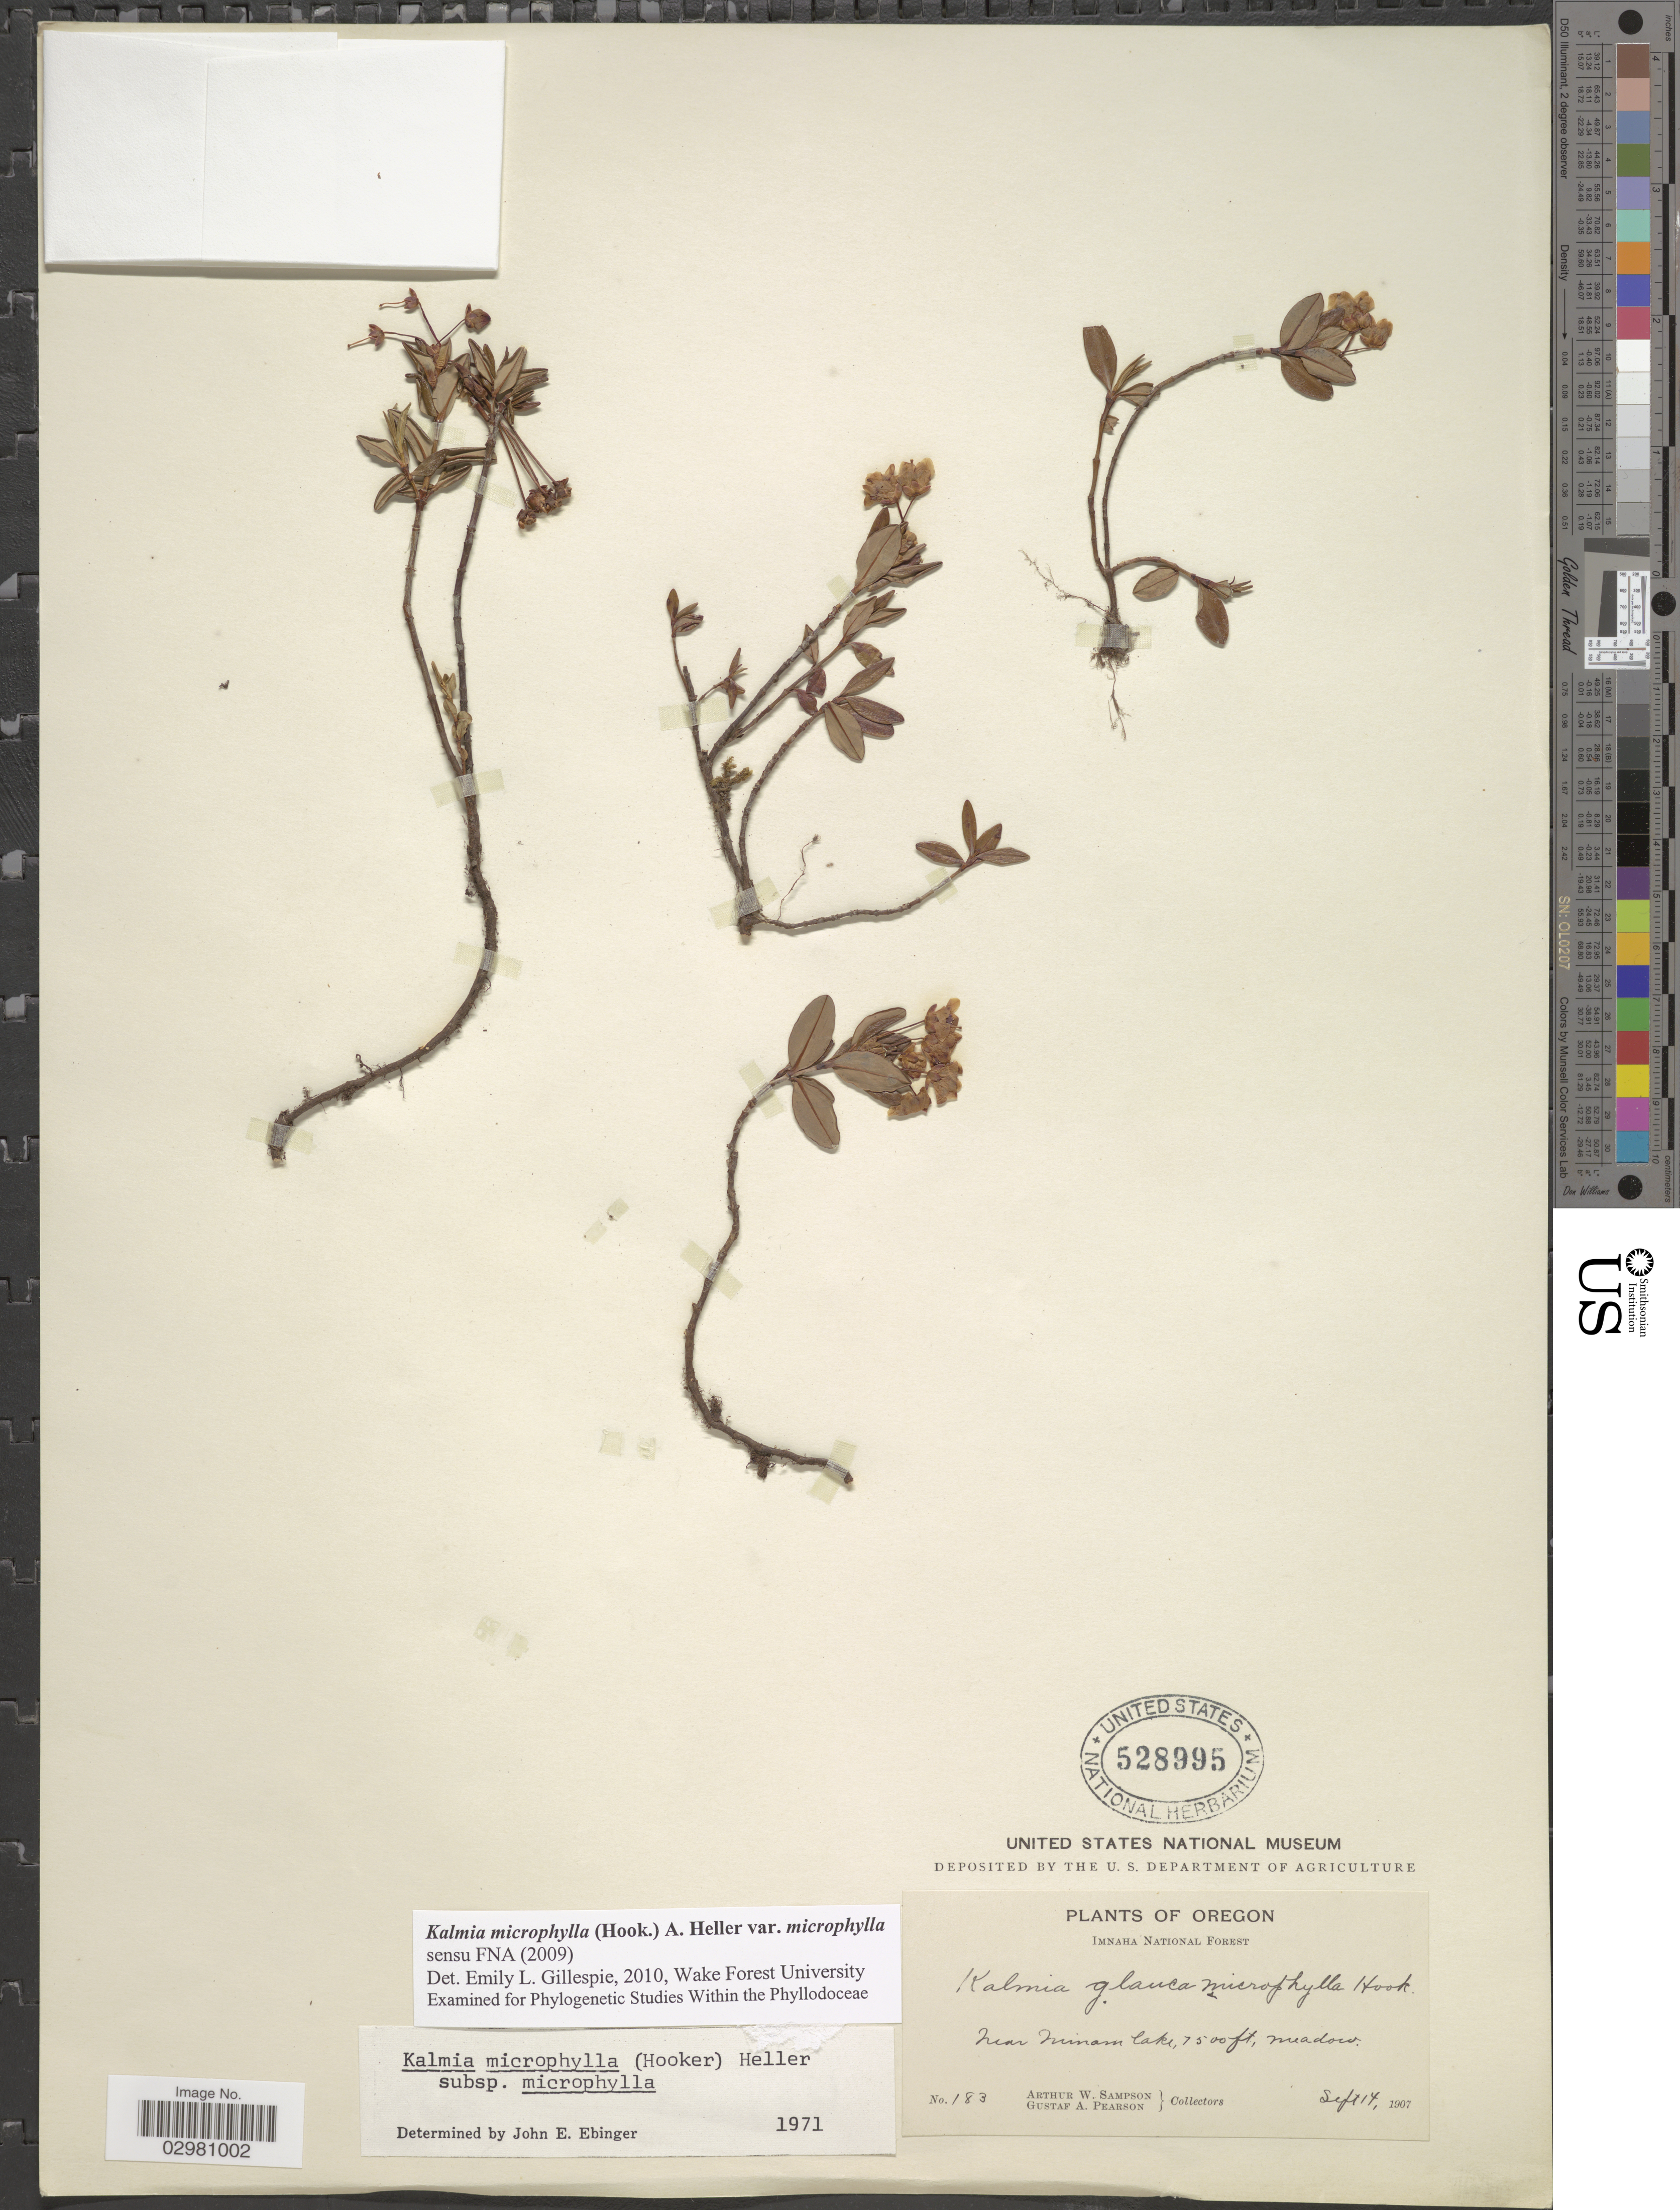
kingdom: Plantae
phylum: Tracheophyta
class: Magnoliopsida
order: Ericales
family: Ericaceae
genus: Kalmia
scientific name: Kalmia microphylla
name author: (Hook.) A. Heller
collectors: A. Sampson & G. Pearson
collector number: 183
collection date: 1907-09-14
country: United States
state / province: Oregon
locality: Imnaha National Forest. Near Minam Lake.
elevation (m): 2286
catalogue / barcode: US 528995